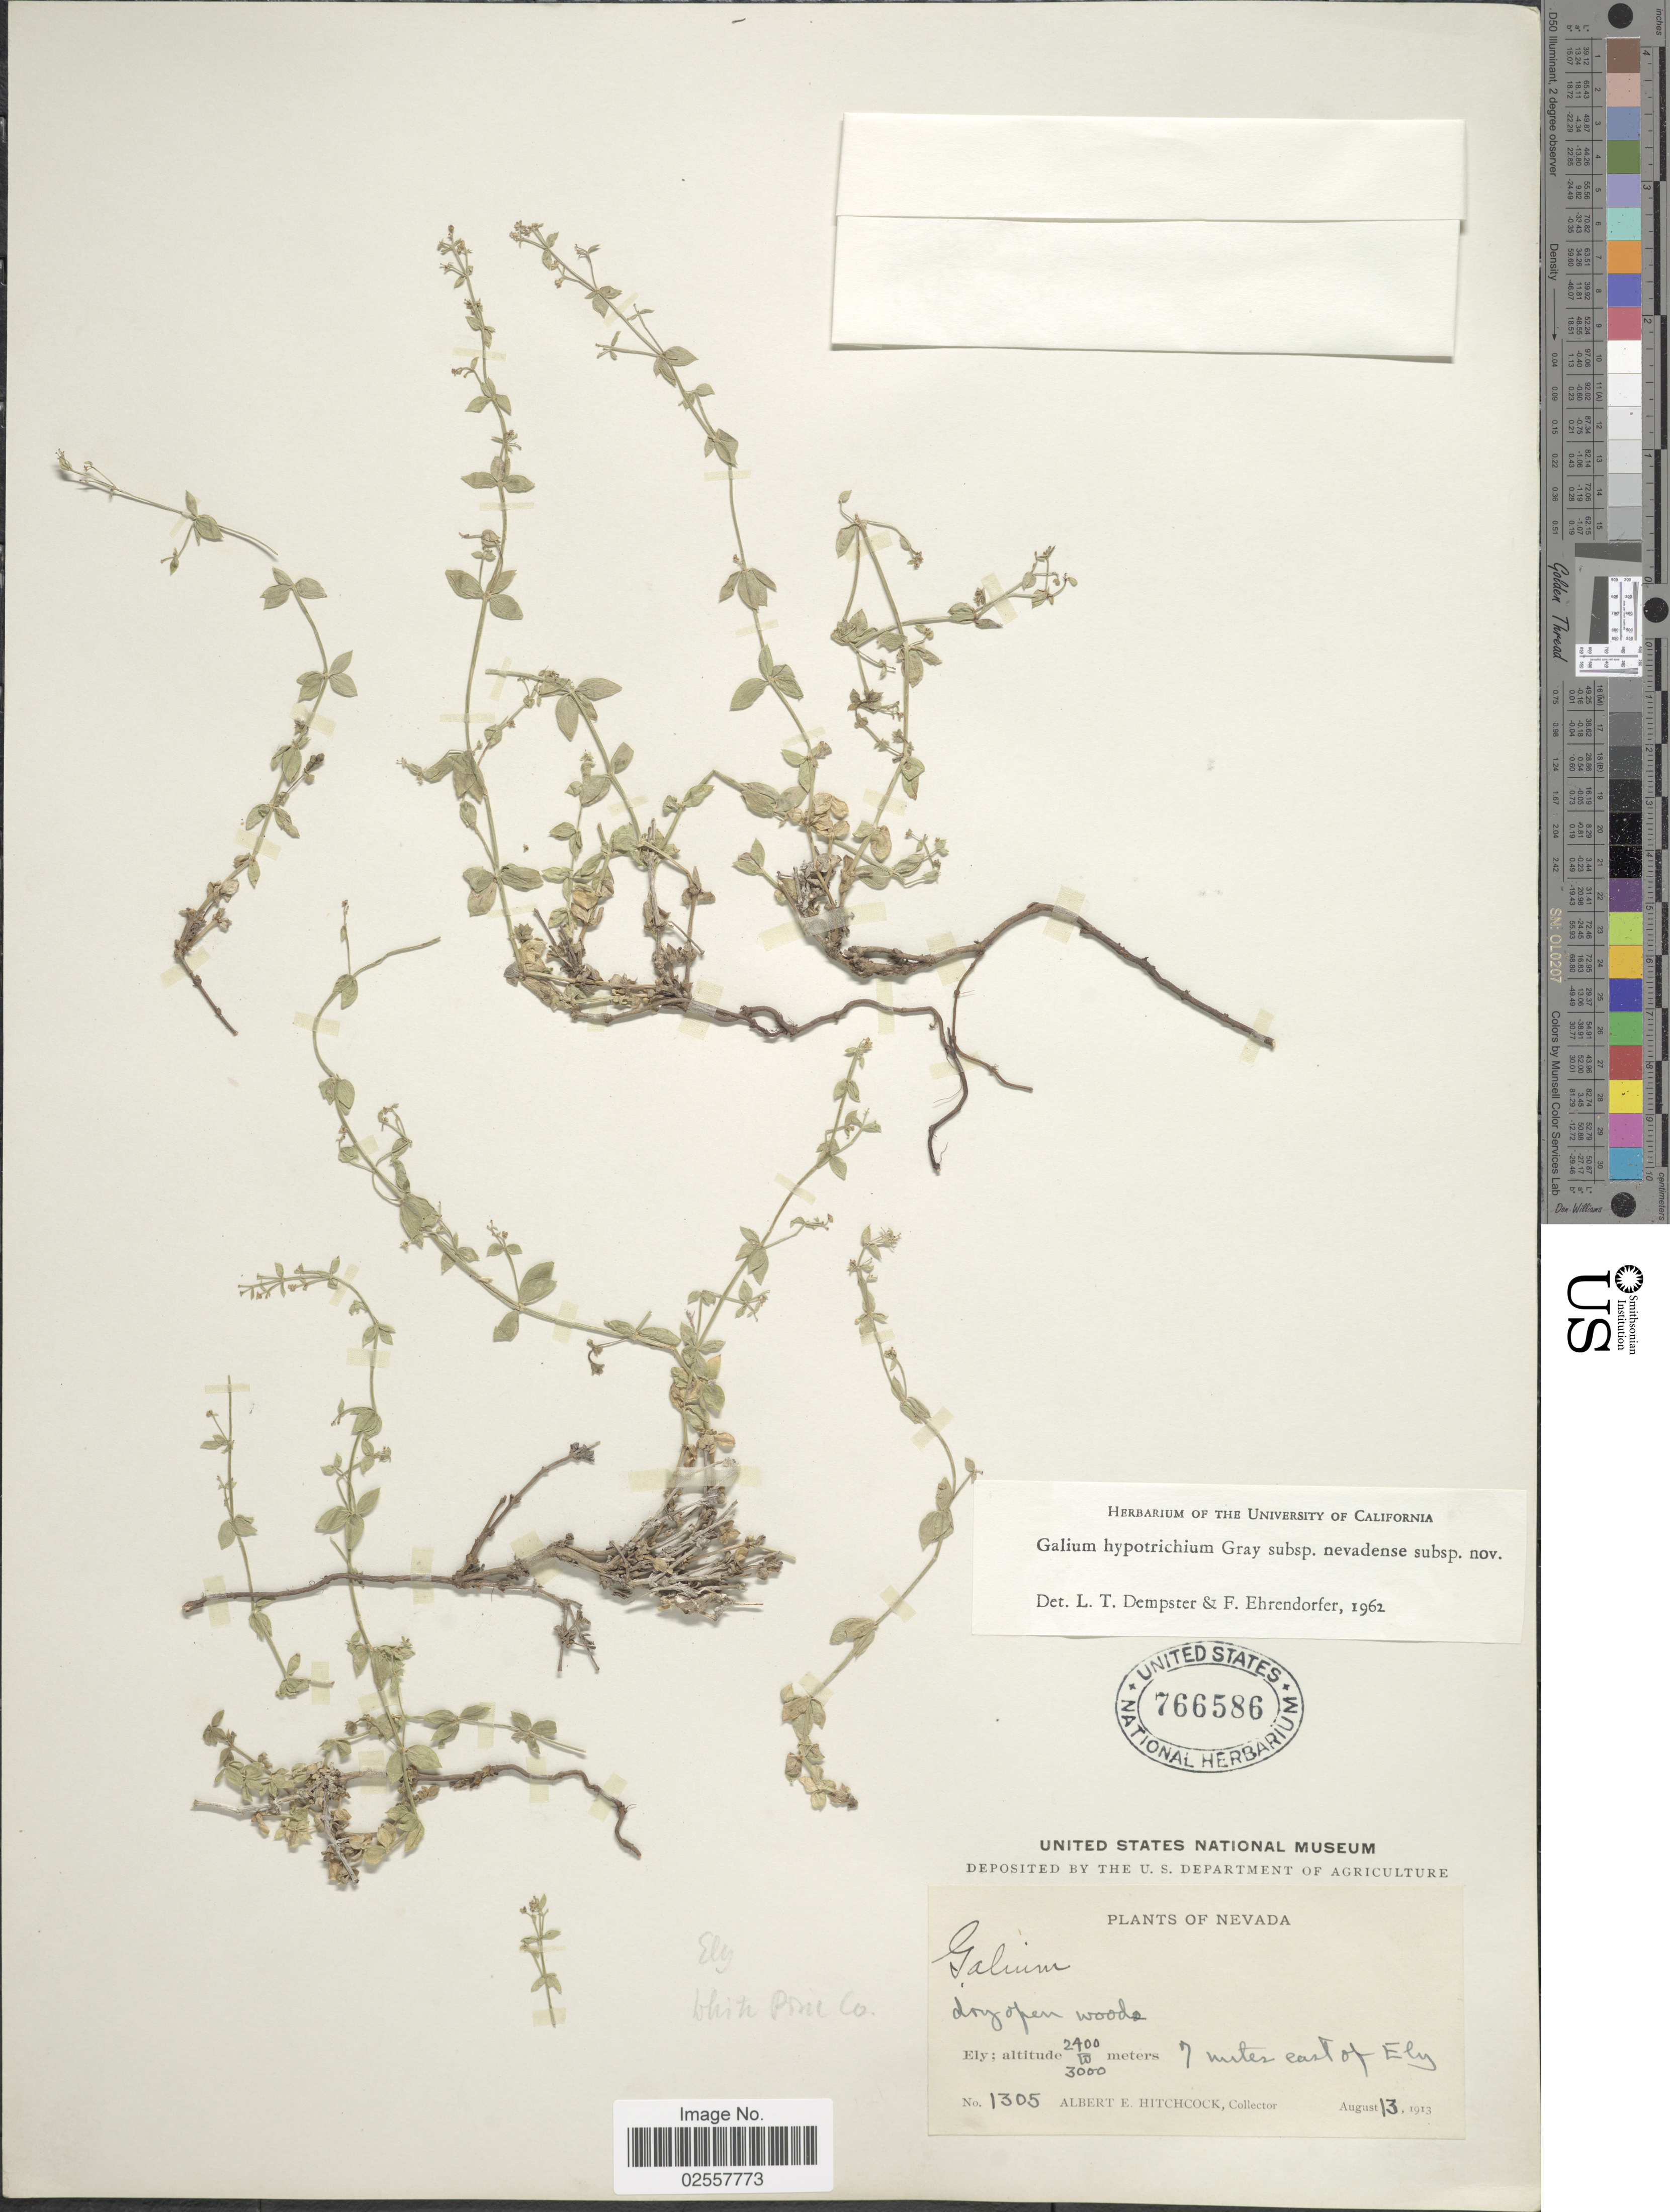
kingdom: Plantae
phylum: Tracheophyta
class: Magnoliopsida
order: Gentianales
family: Rubiaceae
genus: Galium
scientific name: Galium hypotrichium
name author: A. Gray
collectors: A. Hitchcock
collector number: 1305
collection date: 1913-08-13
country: United States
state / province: Nevada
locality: Ely. 7 meters east of Ely.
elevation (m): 2400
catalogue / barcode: US 766586